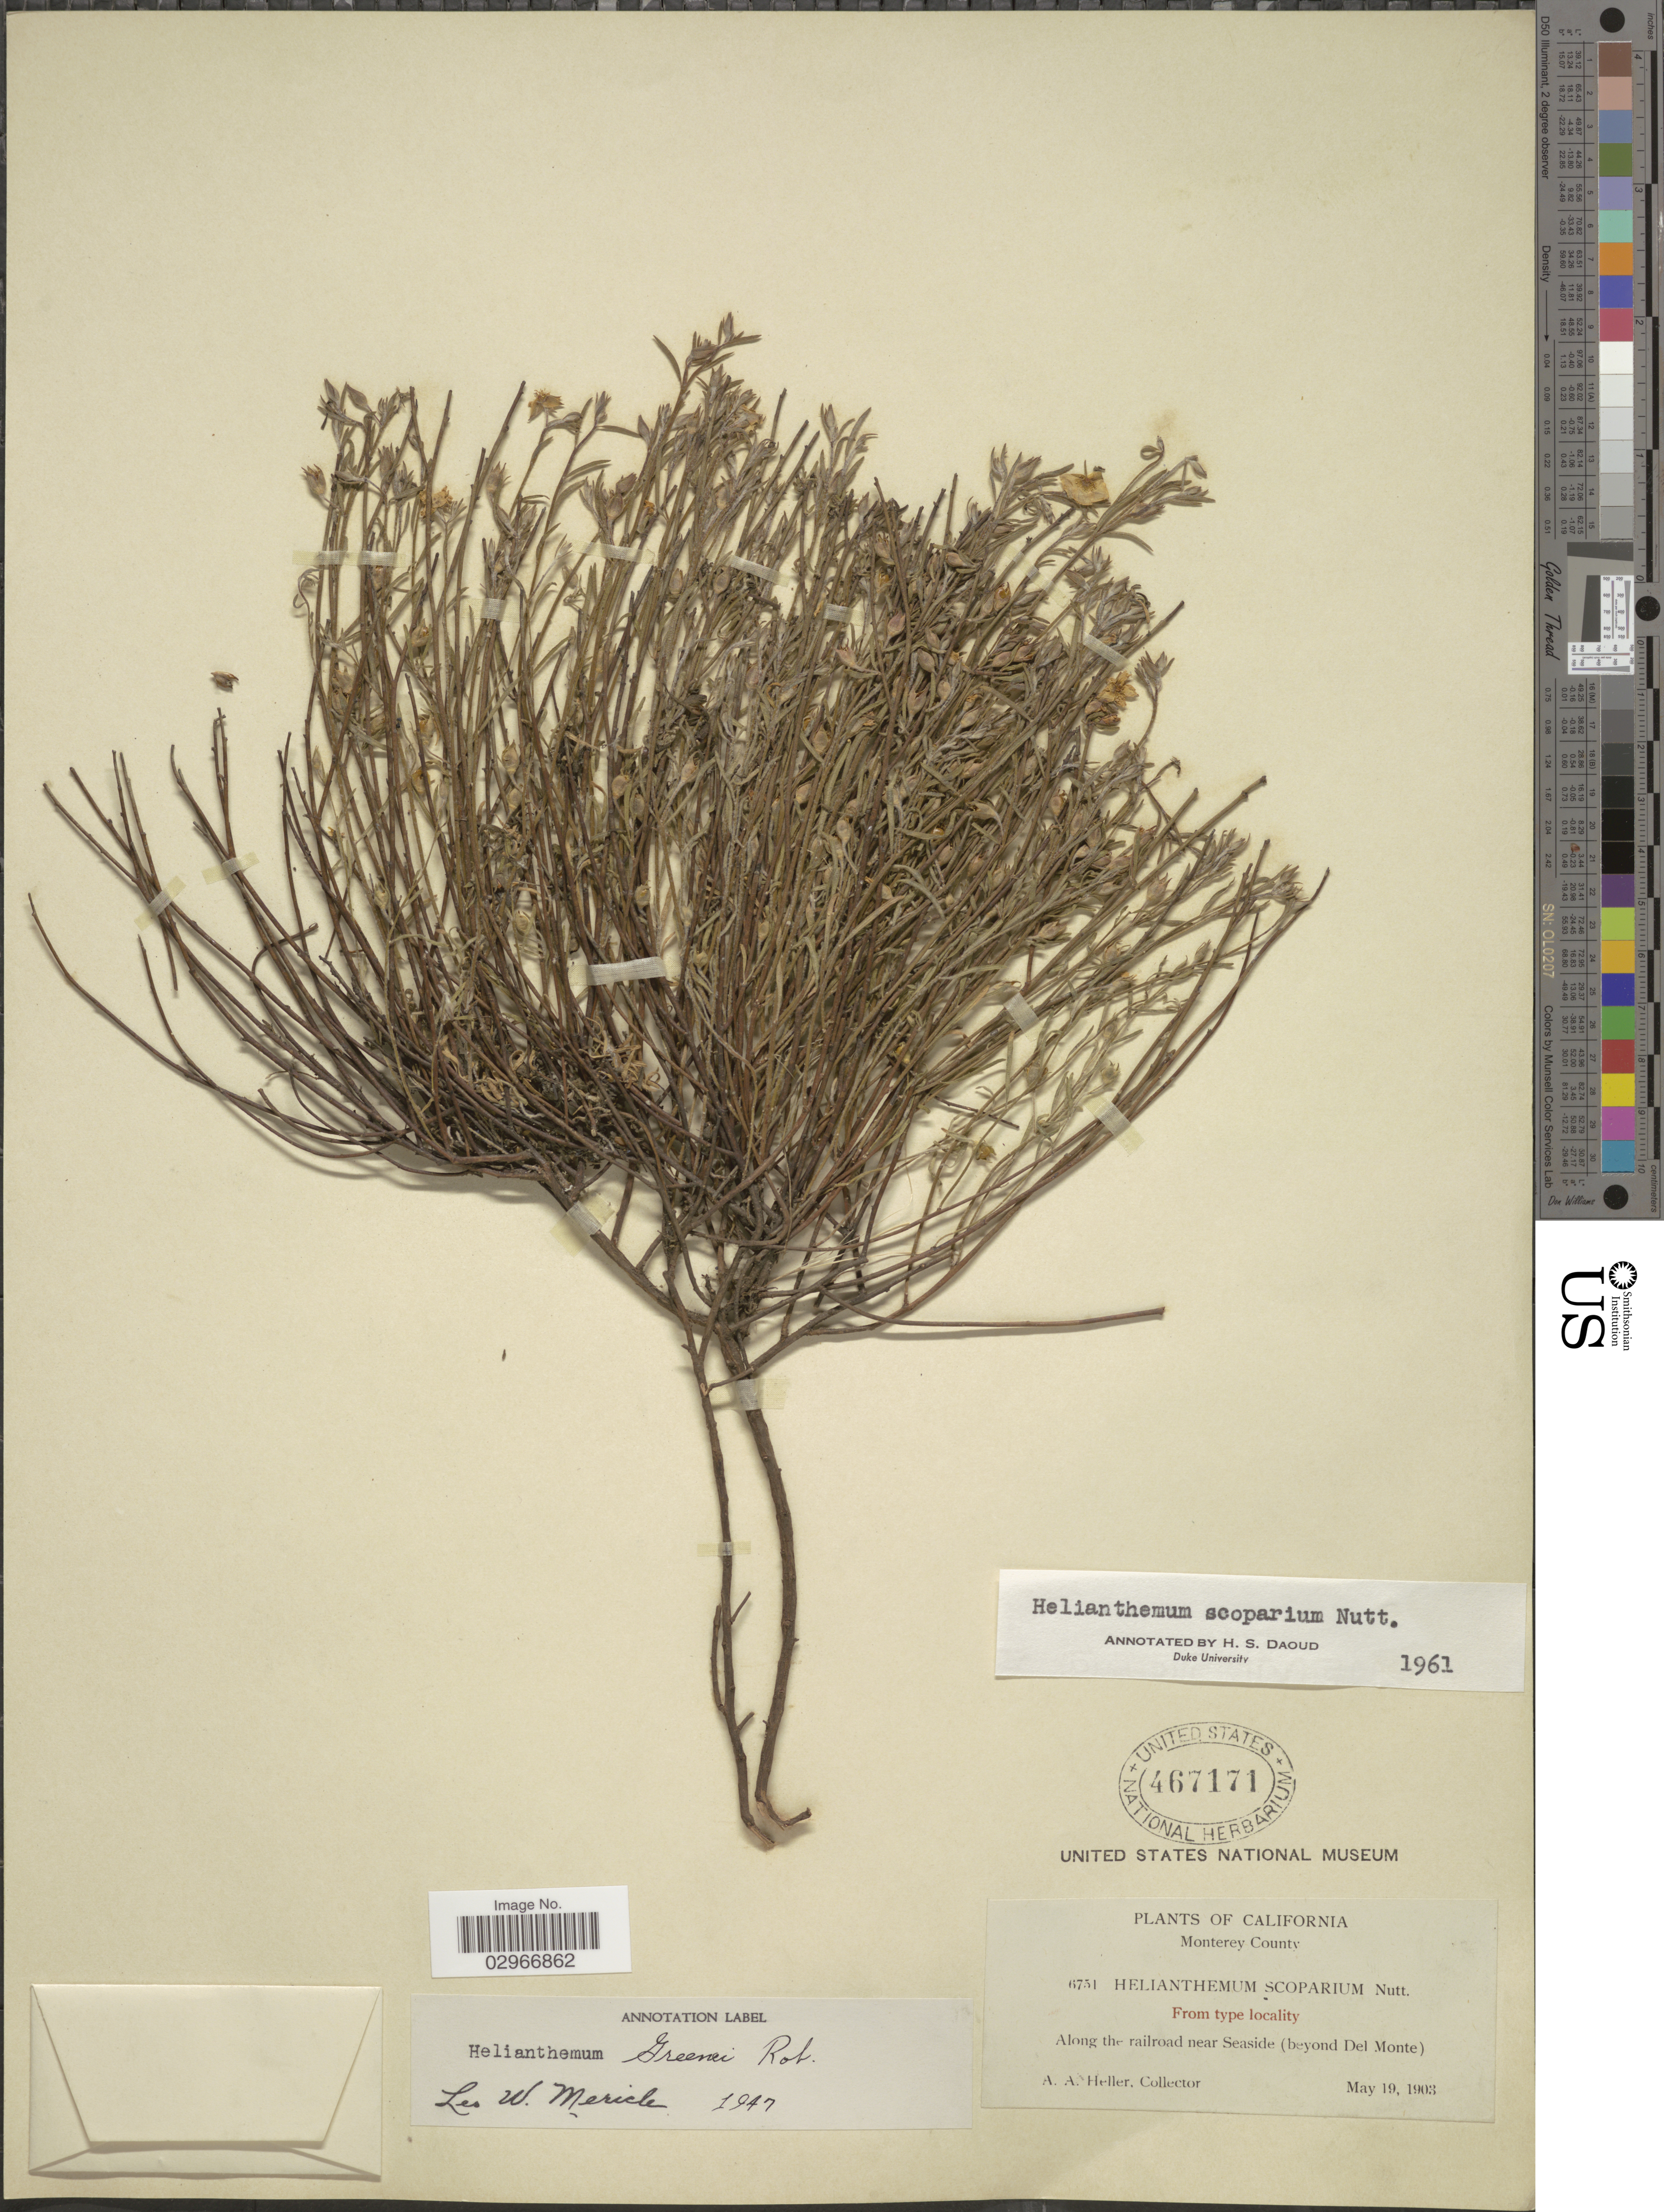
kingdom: Plantae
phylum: Tracheophyta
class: Magnoliopsida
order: Malvales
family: Cistaceae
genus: Helianthemum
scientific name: Helianthemum suffrutescens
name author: B. Schreiber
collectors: A. A. Heller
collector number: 6751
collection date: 1903-05-19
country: United States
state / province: California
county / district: Monterey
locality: Monterey County. Along the railroad near Seaside (beyond Del Monte).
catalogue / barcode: US 467171